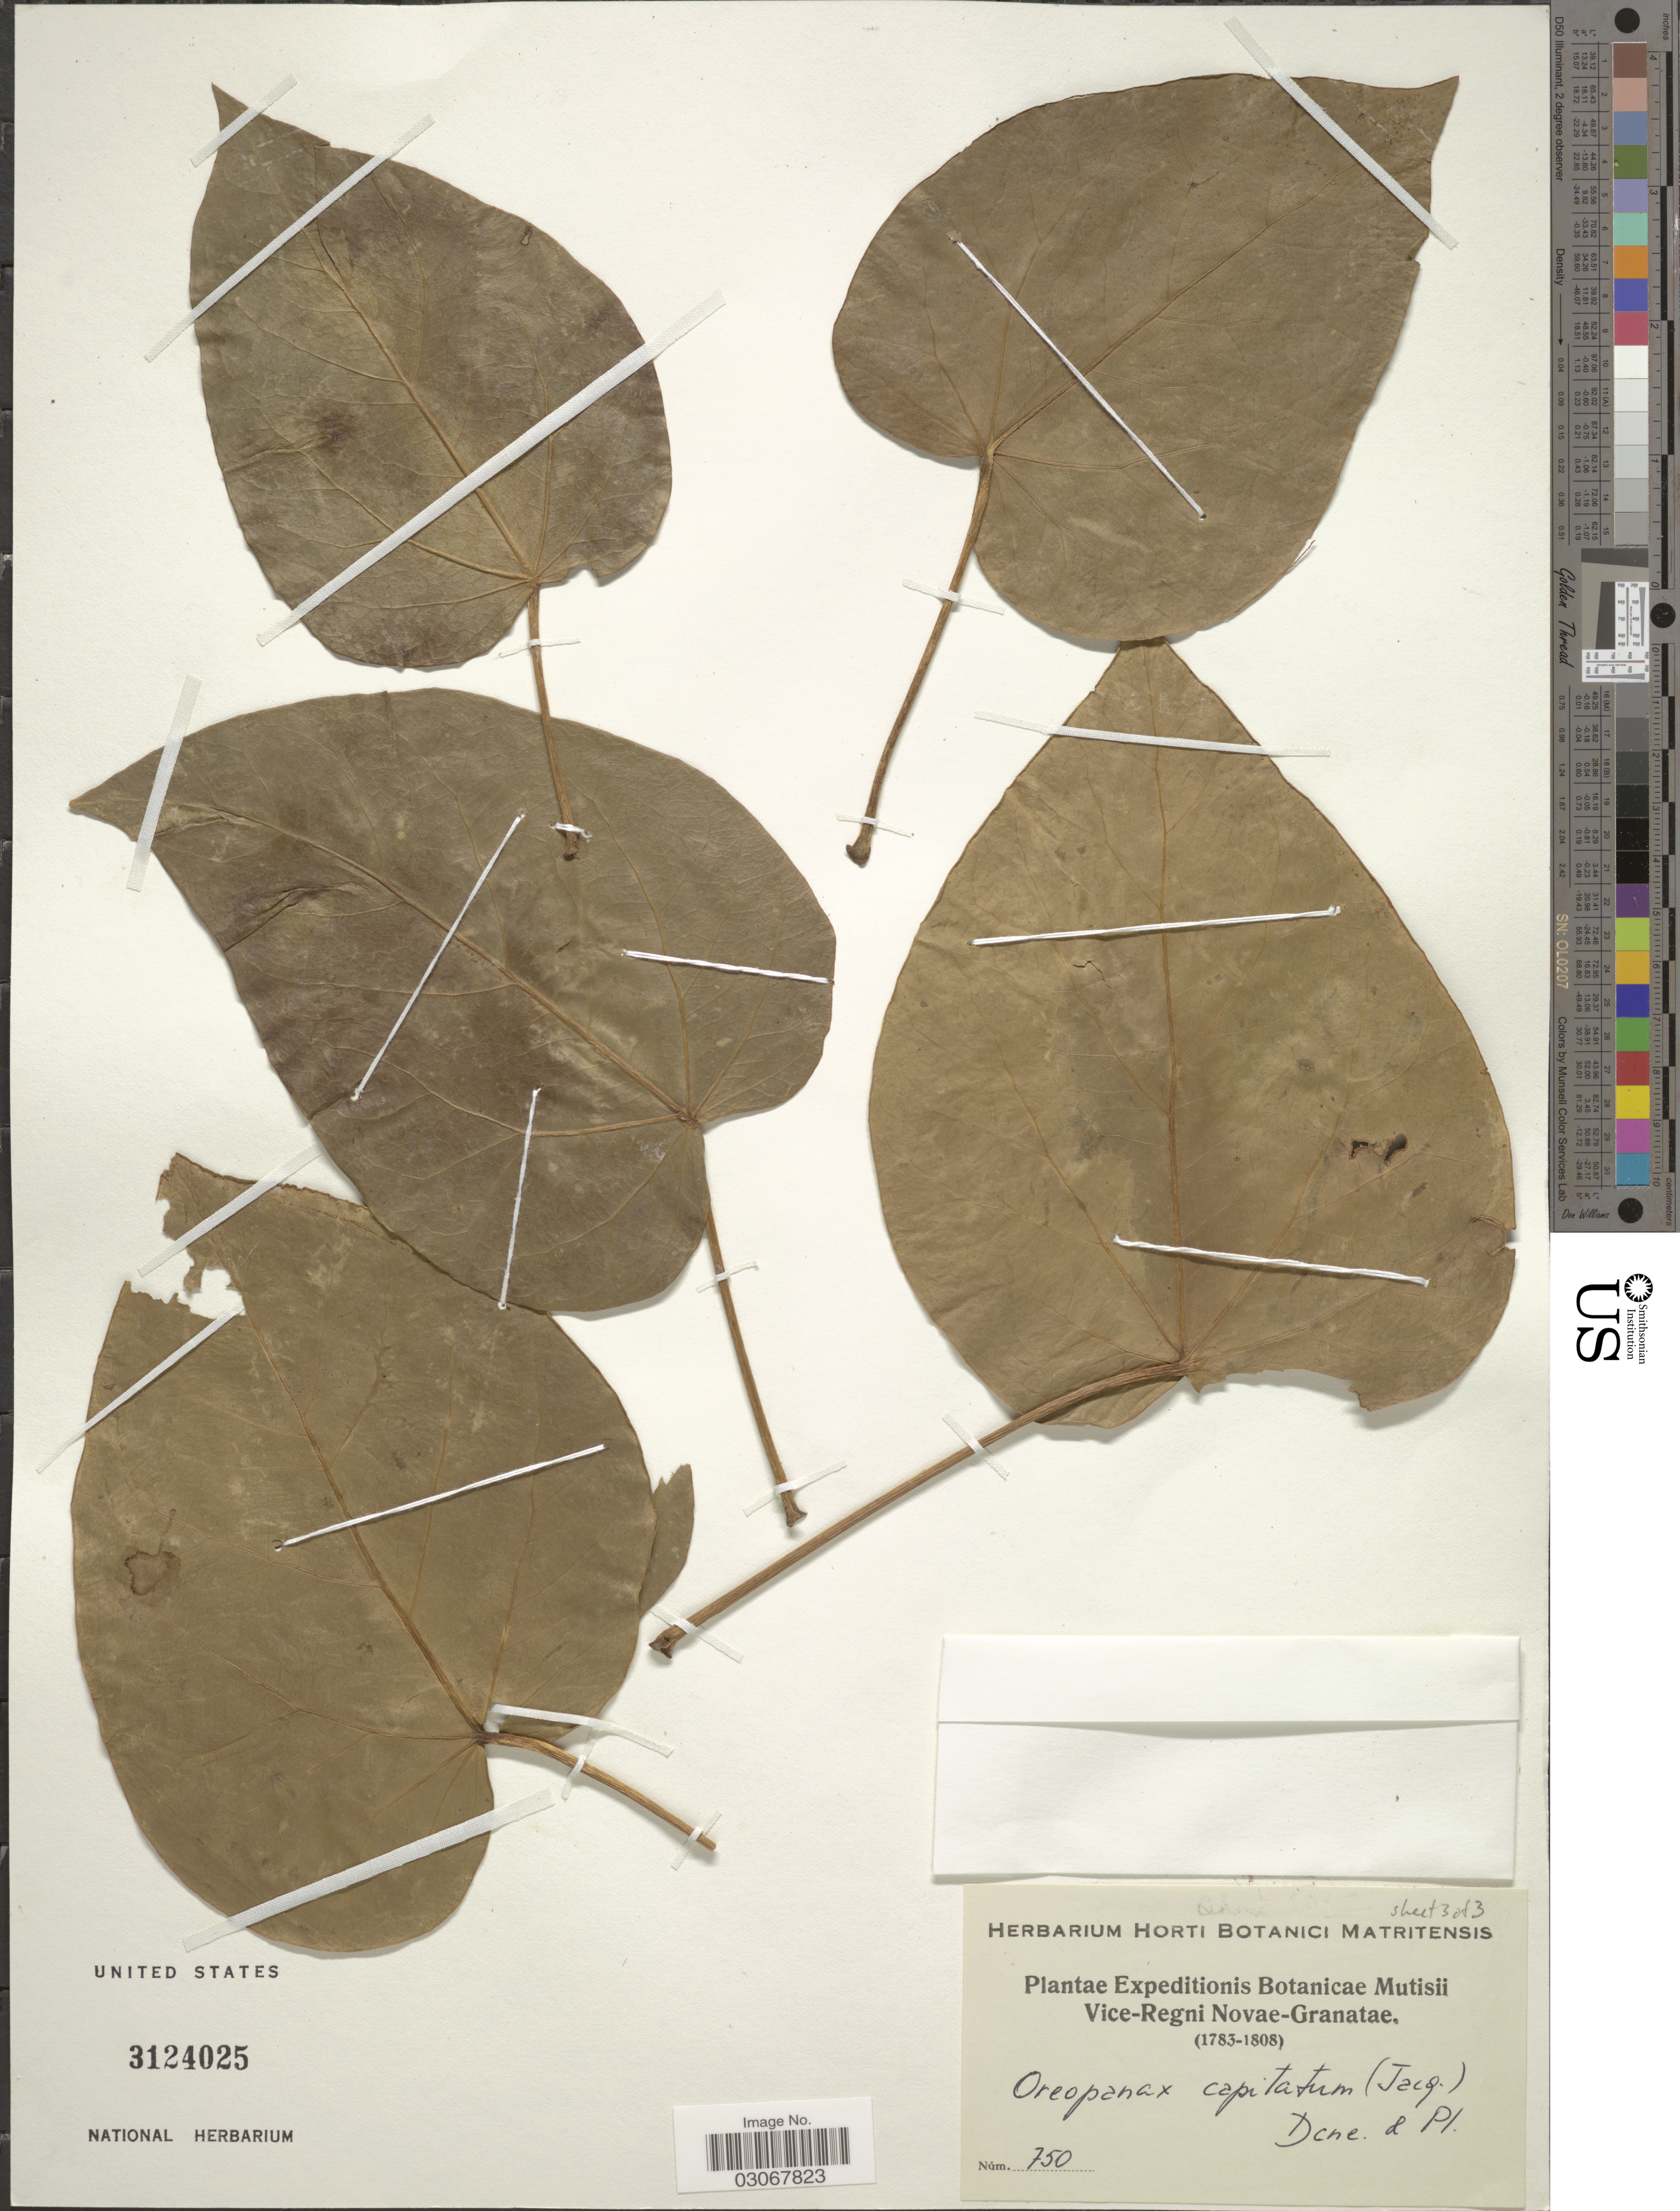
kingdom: Plantae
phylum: Tracheophyta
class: Magnoliopsida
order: Apiales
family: Araliaceae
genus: Oreopanax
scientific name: Oreopanax capitatus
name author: (Jacq.) Decne. & Planch.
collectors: ex herb. Horti Botanici Matritensis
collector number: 750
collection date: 1783/1808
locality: Vice-Regni Novae-Granatae.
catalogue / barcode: US 3124025